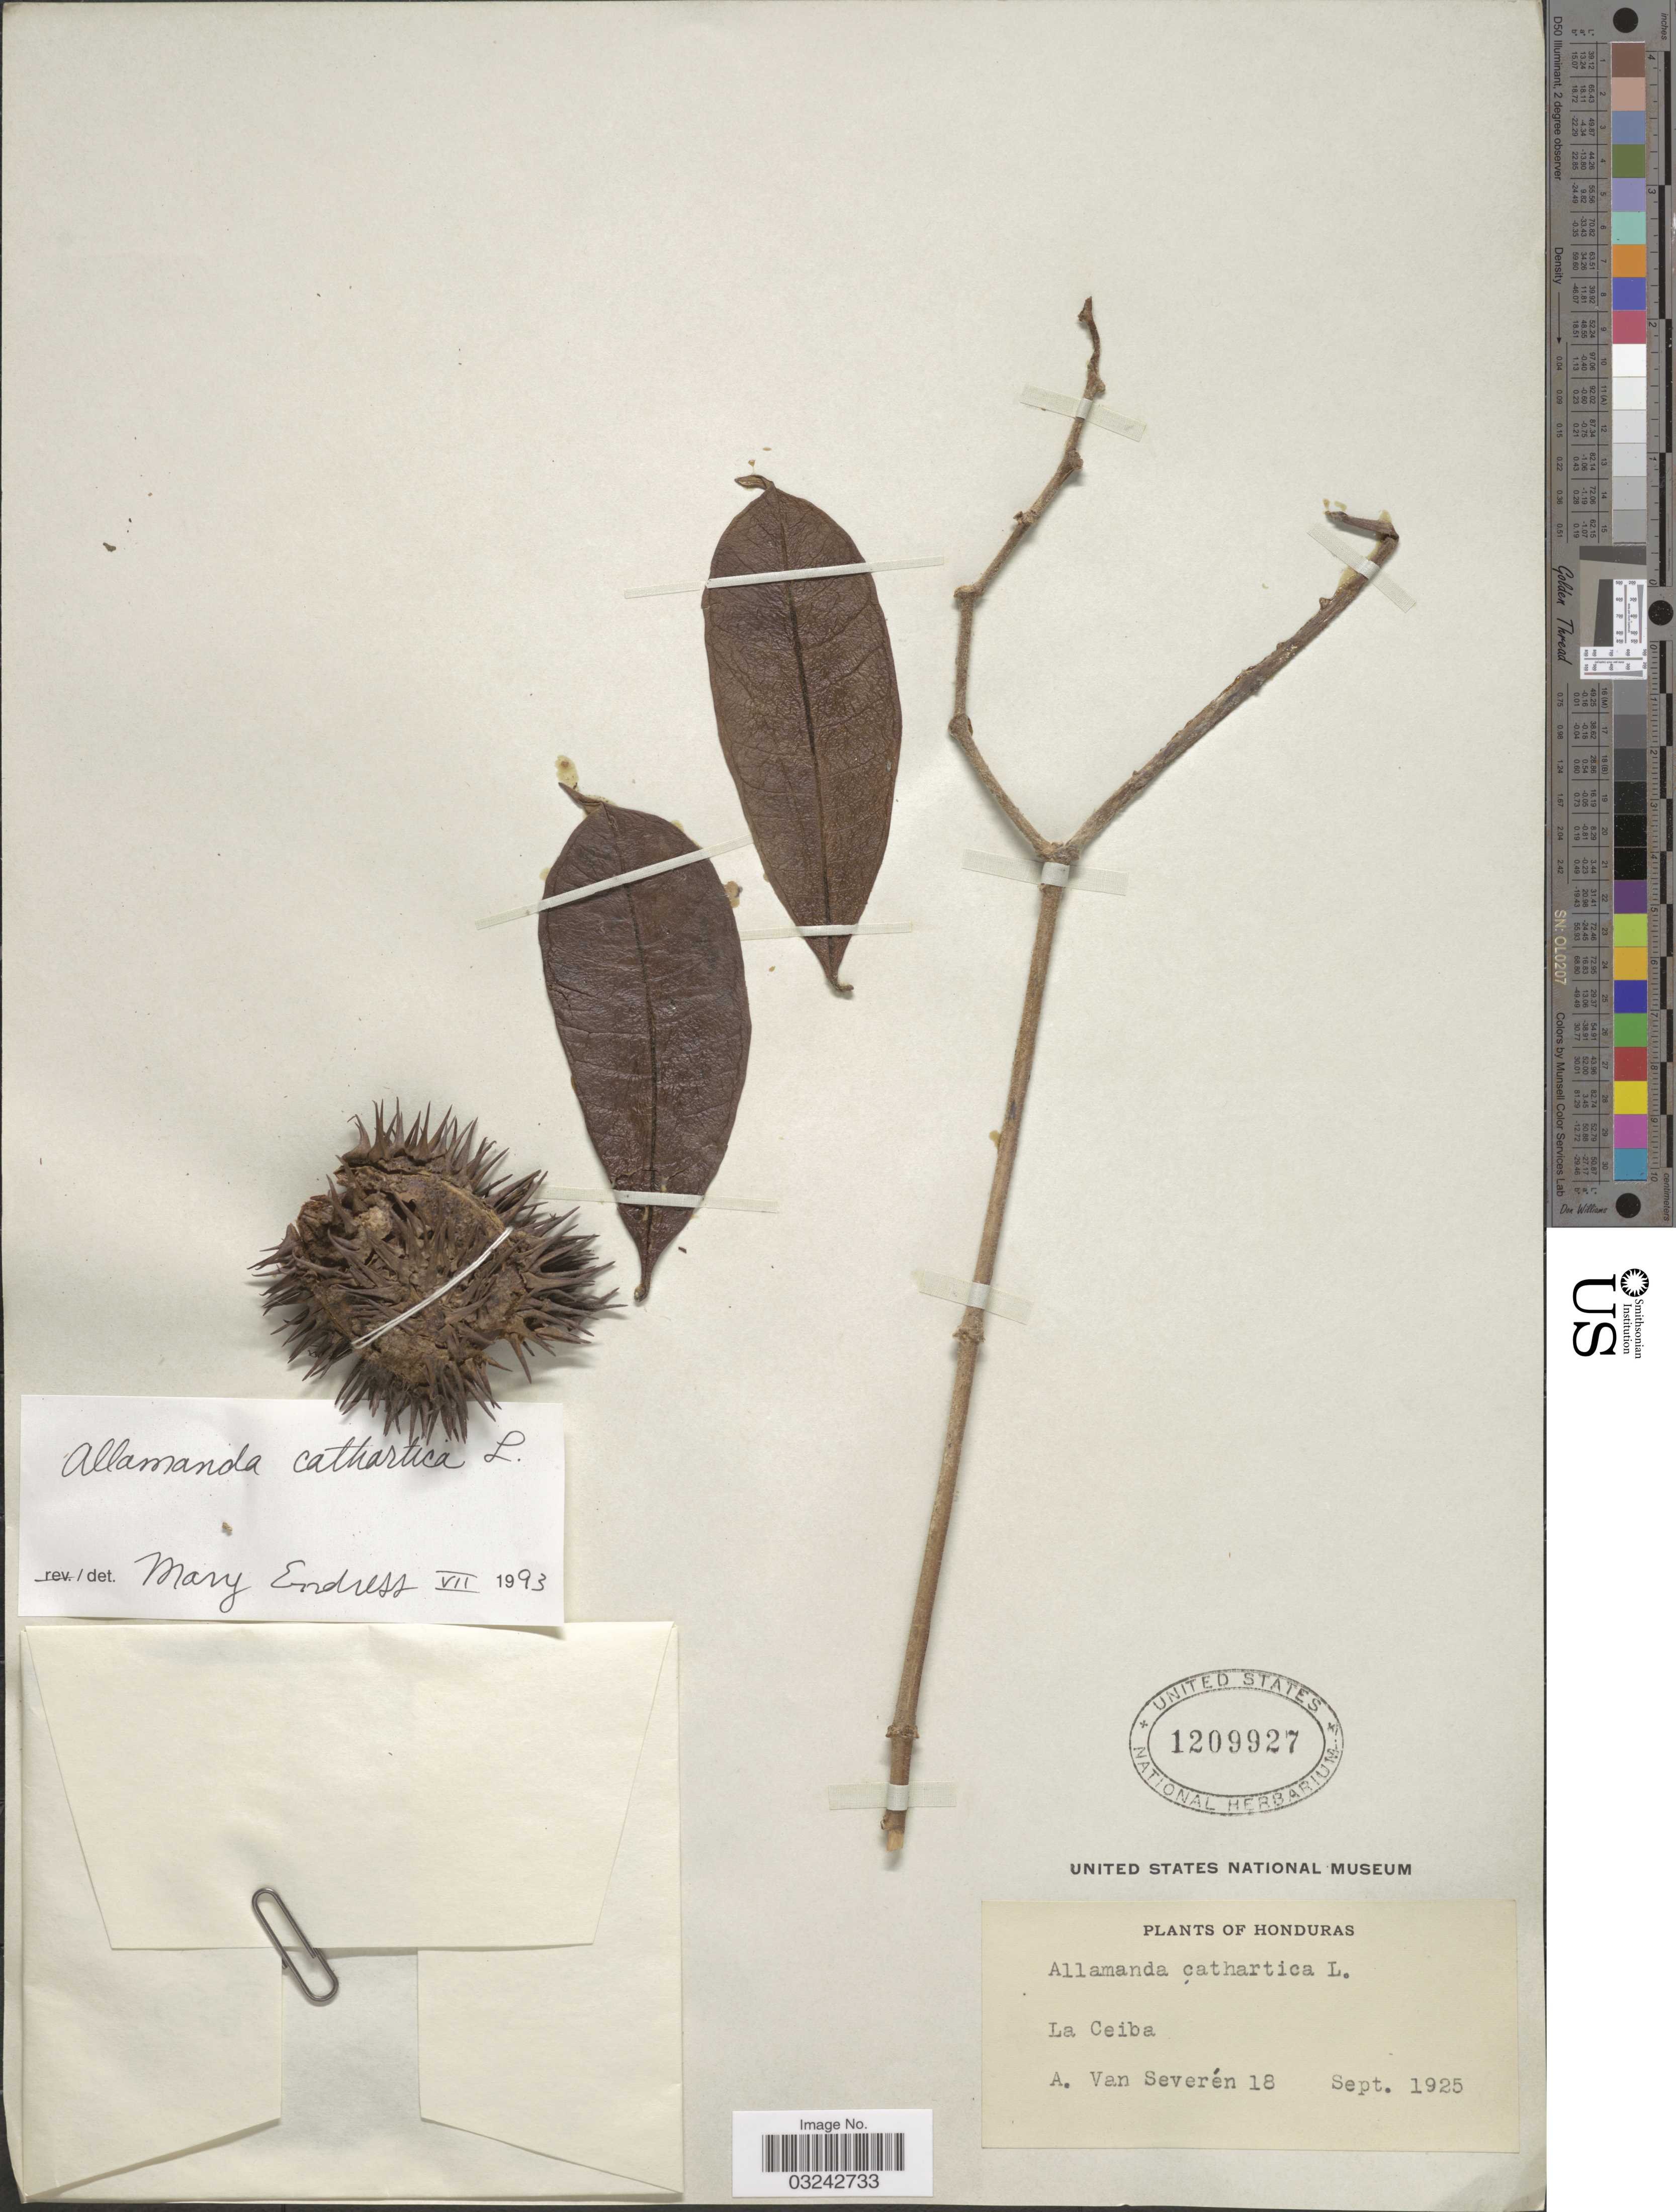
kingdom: Plantae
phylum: Tracheophyta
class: Magnoliopsida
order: Gentianales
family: Apocynaceae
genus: Allamanda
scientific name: Allamanda cathartica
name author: L.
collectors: A. Van Severen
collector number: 18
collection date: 1925-09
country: Honduras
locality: La Ceiba.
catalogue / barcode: US 1209927